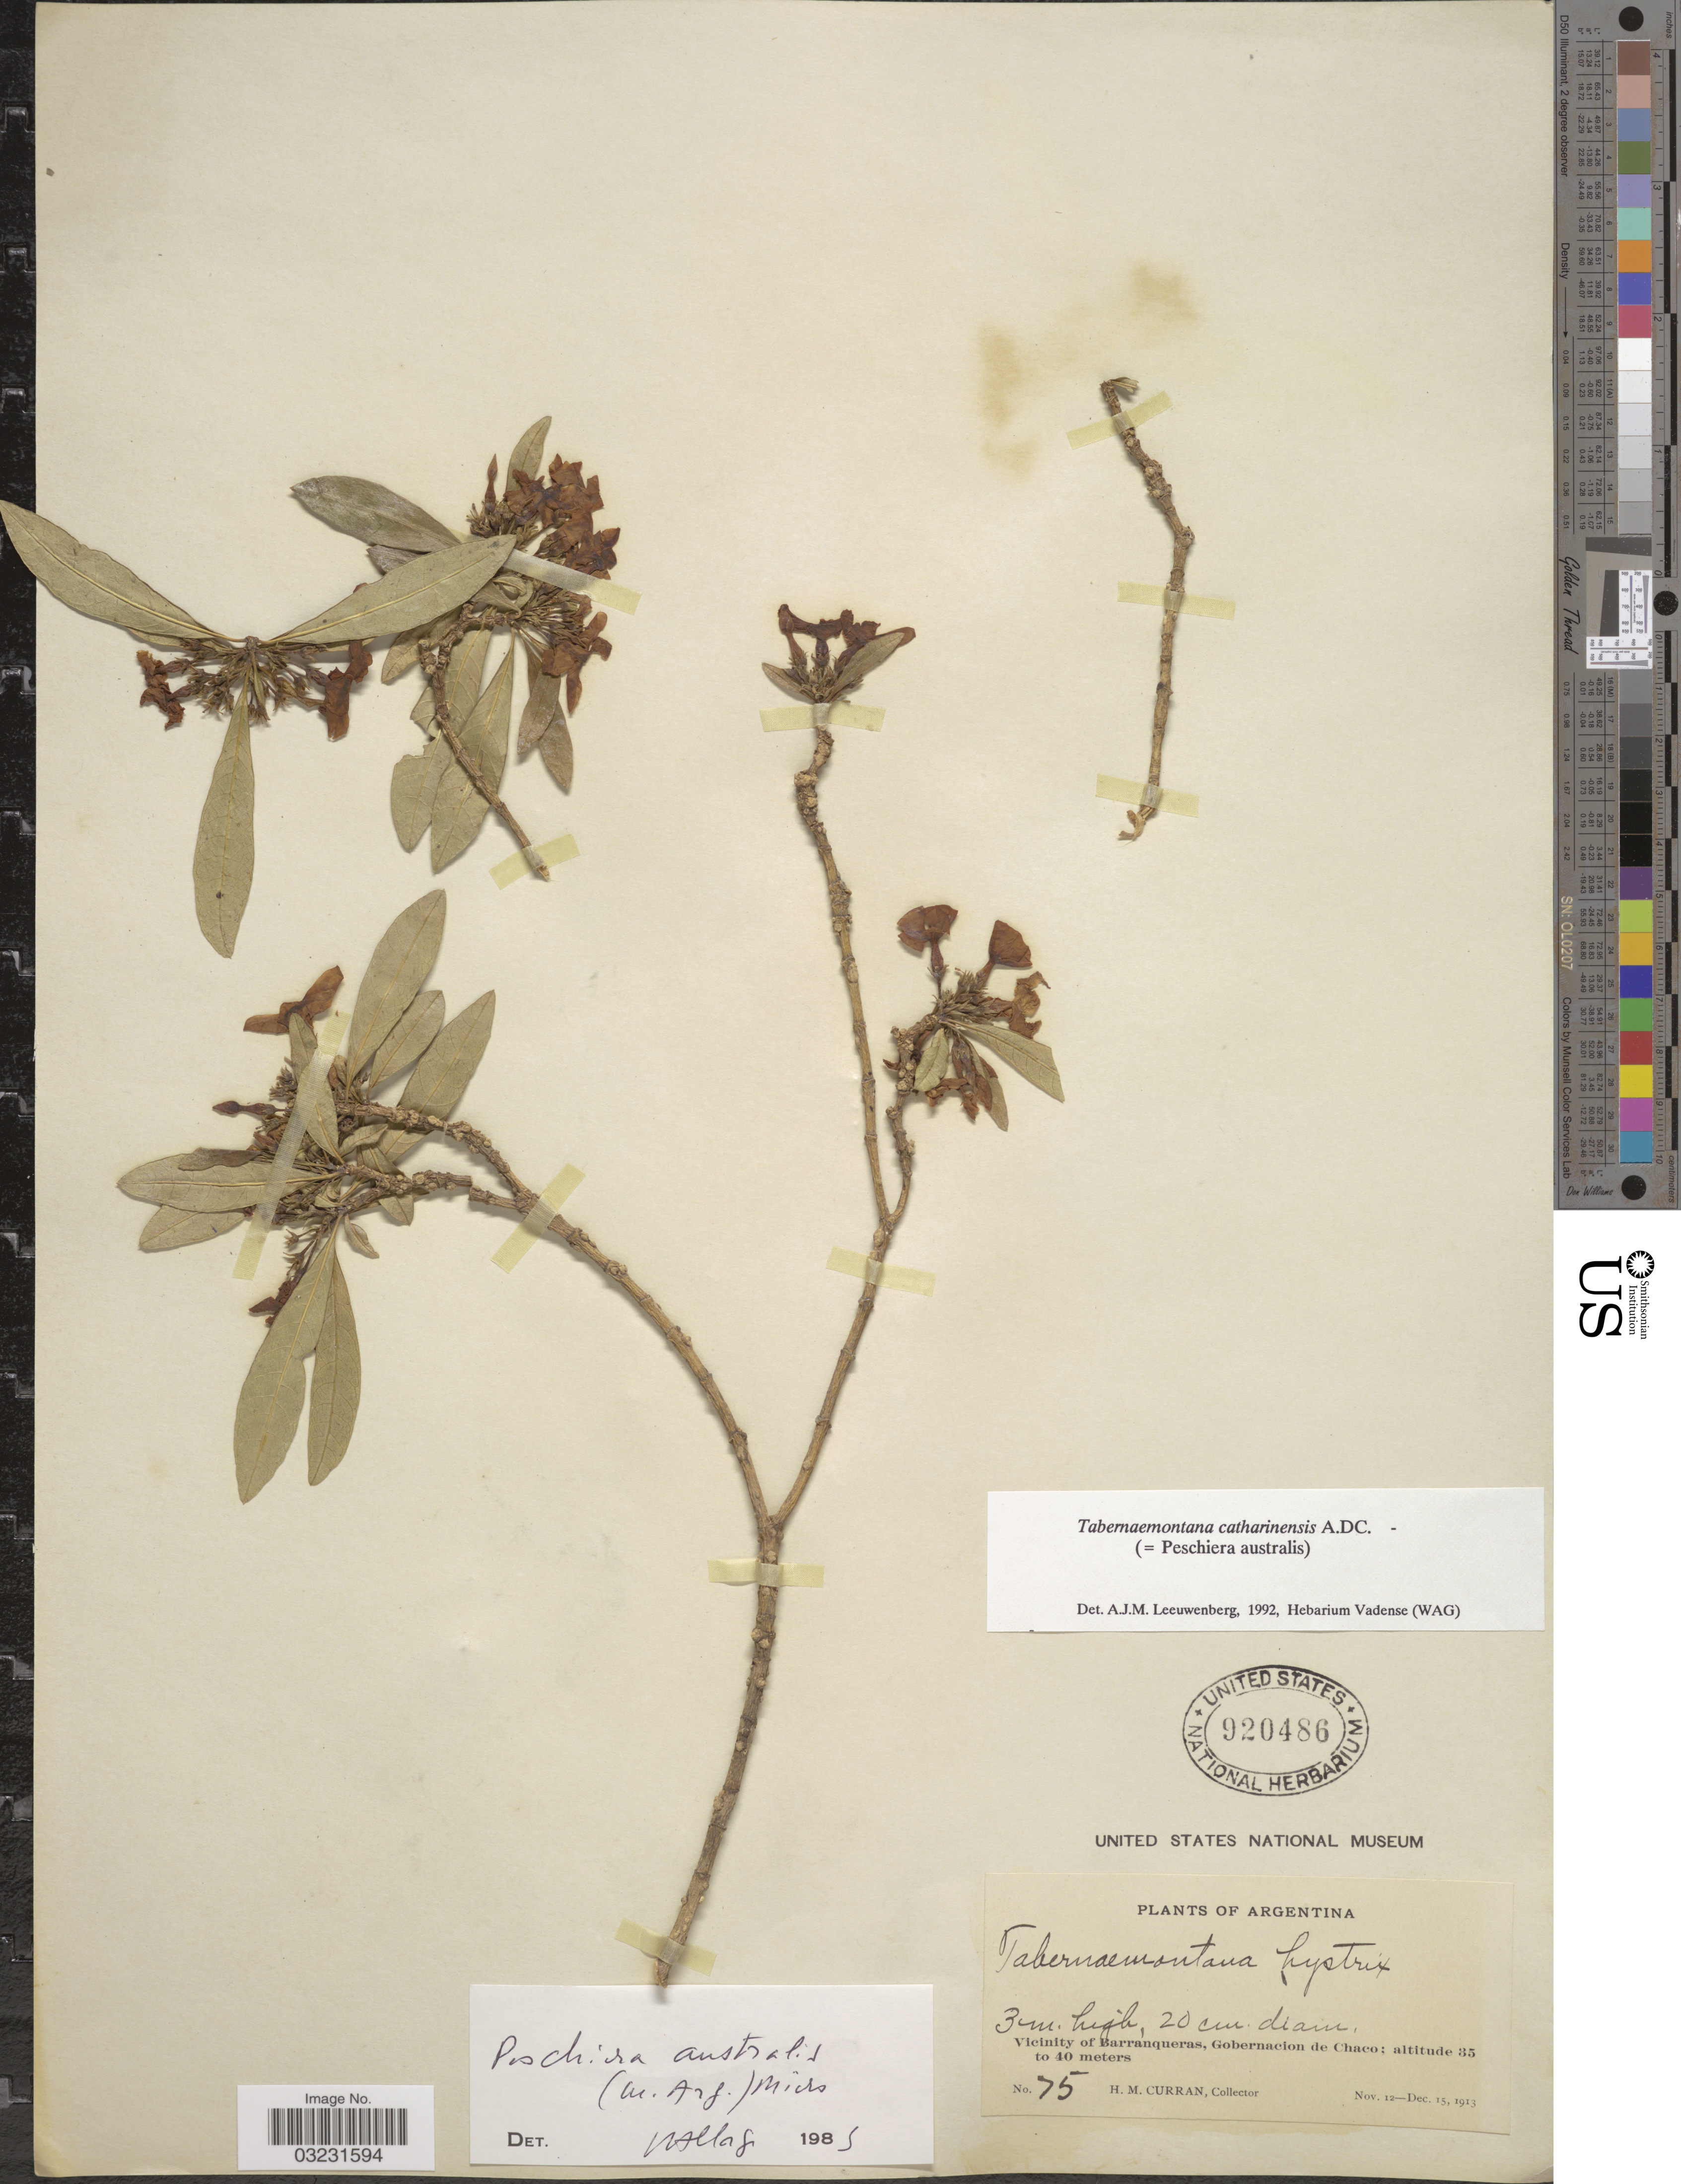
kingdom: Plantae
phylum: Tracheophyta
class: Magnoliopsida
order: Gentianales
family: Apocynaceae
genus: Tabernaemontana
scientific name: Tabernaemontana catharinensis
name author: A. DC.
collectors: H. M. Curran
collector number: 75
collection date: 1913-11-12/1913-12-15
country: Argentina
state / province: Chaco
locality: Vicinity of Barranqueras, Gobernacion de Chaco.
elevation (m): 35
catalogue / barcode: US 620486